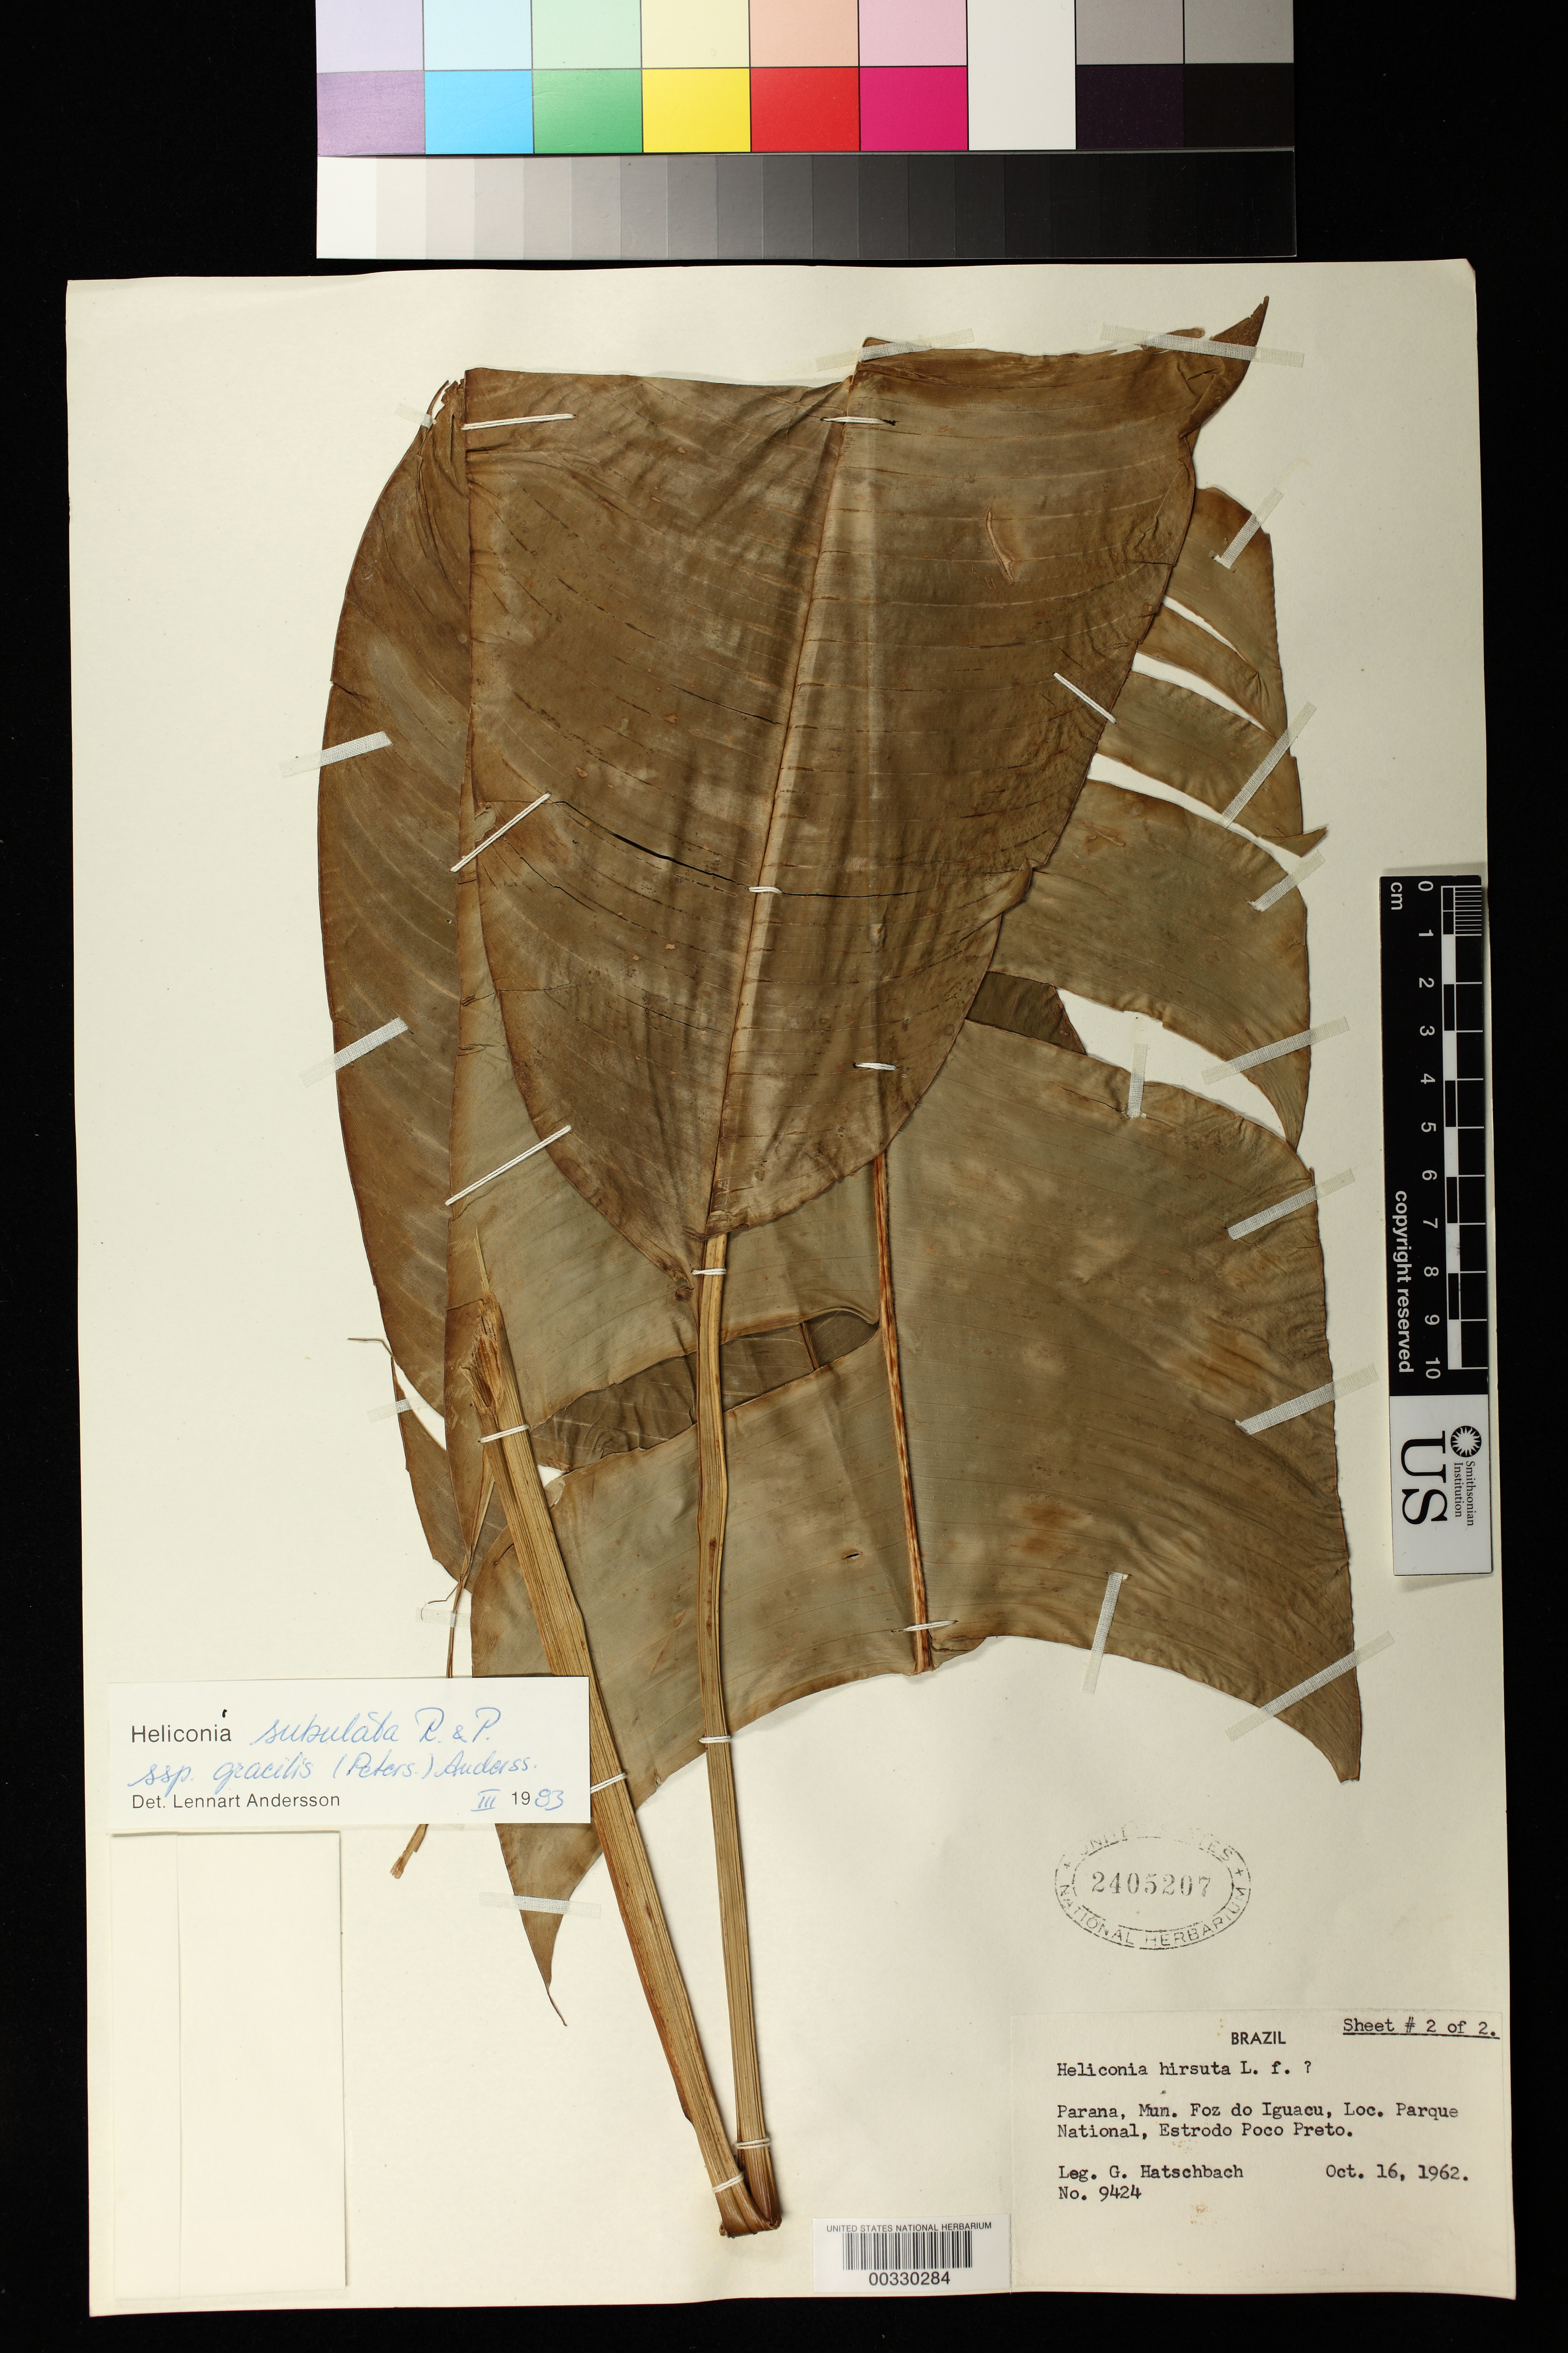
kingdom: Plantae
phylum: Tracheophyta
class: Liliopsida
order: Zingiberales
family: Heliconiaceae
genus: Heliconia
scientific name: Heliconia subulata subsp. gracilis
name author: (Petersen) L. Andersson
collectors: G. Hatschbach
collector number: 9424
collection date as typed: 16 Oct 1962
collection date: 1962-10-16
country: Brazil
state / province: Paraná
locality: Mun of foz do iguacu, parque nacional, estrodo poco preto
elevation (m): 200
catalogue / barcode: US 2405207